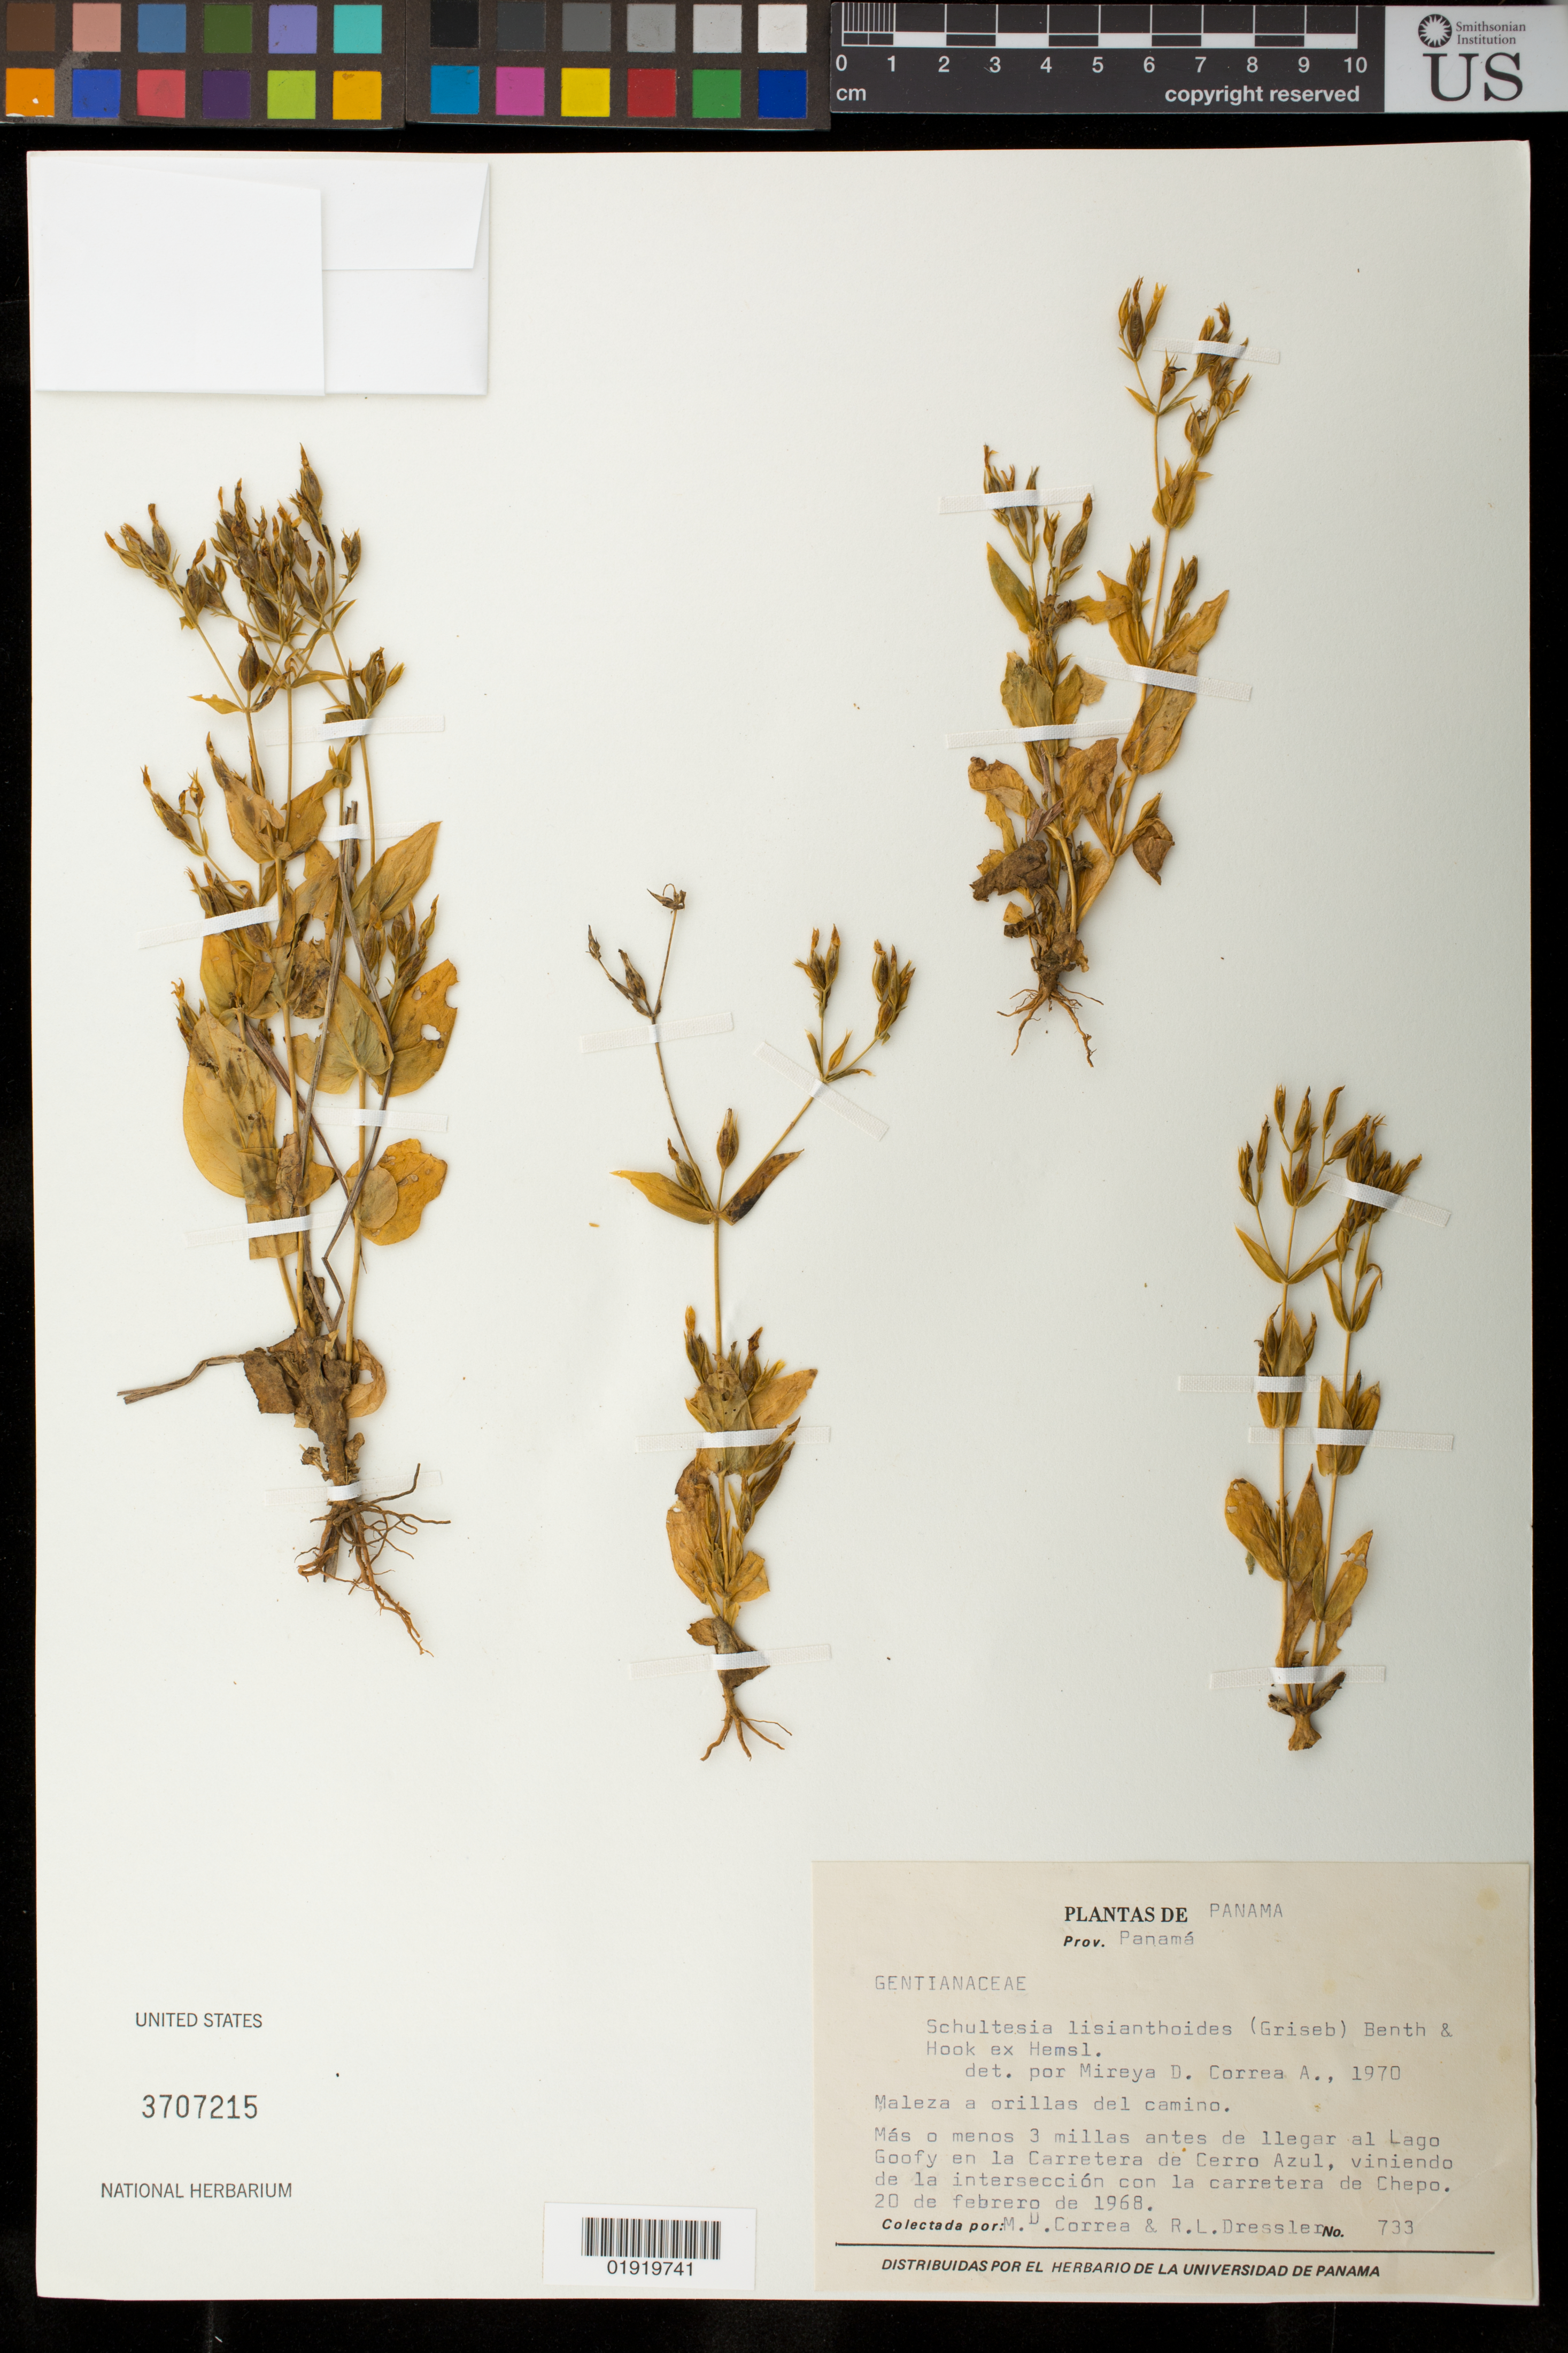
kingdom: Plantae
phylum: Tracheophyta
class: Magnoliopsida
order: Gentianales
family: Gentianaceae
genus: Schultesia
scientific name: Schultesia lisianthoides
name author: (Griseb.) Benth. & Hook. f. ex Hemsl.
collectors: M. D. Corrêa-A. & R. Dressler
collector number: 733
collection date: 1968-02-20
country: Panama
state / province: Panamá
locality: Prov. Panamá. Más o menos 3 millas antes del llegar al Lago Goofy en la Carretera de Cerro Azul, viniendo de la intersección con la carretera de Chepo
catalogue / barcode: US 3707215